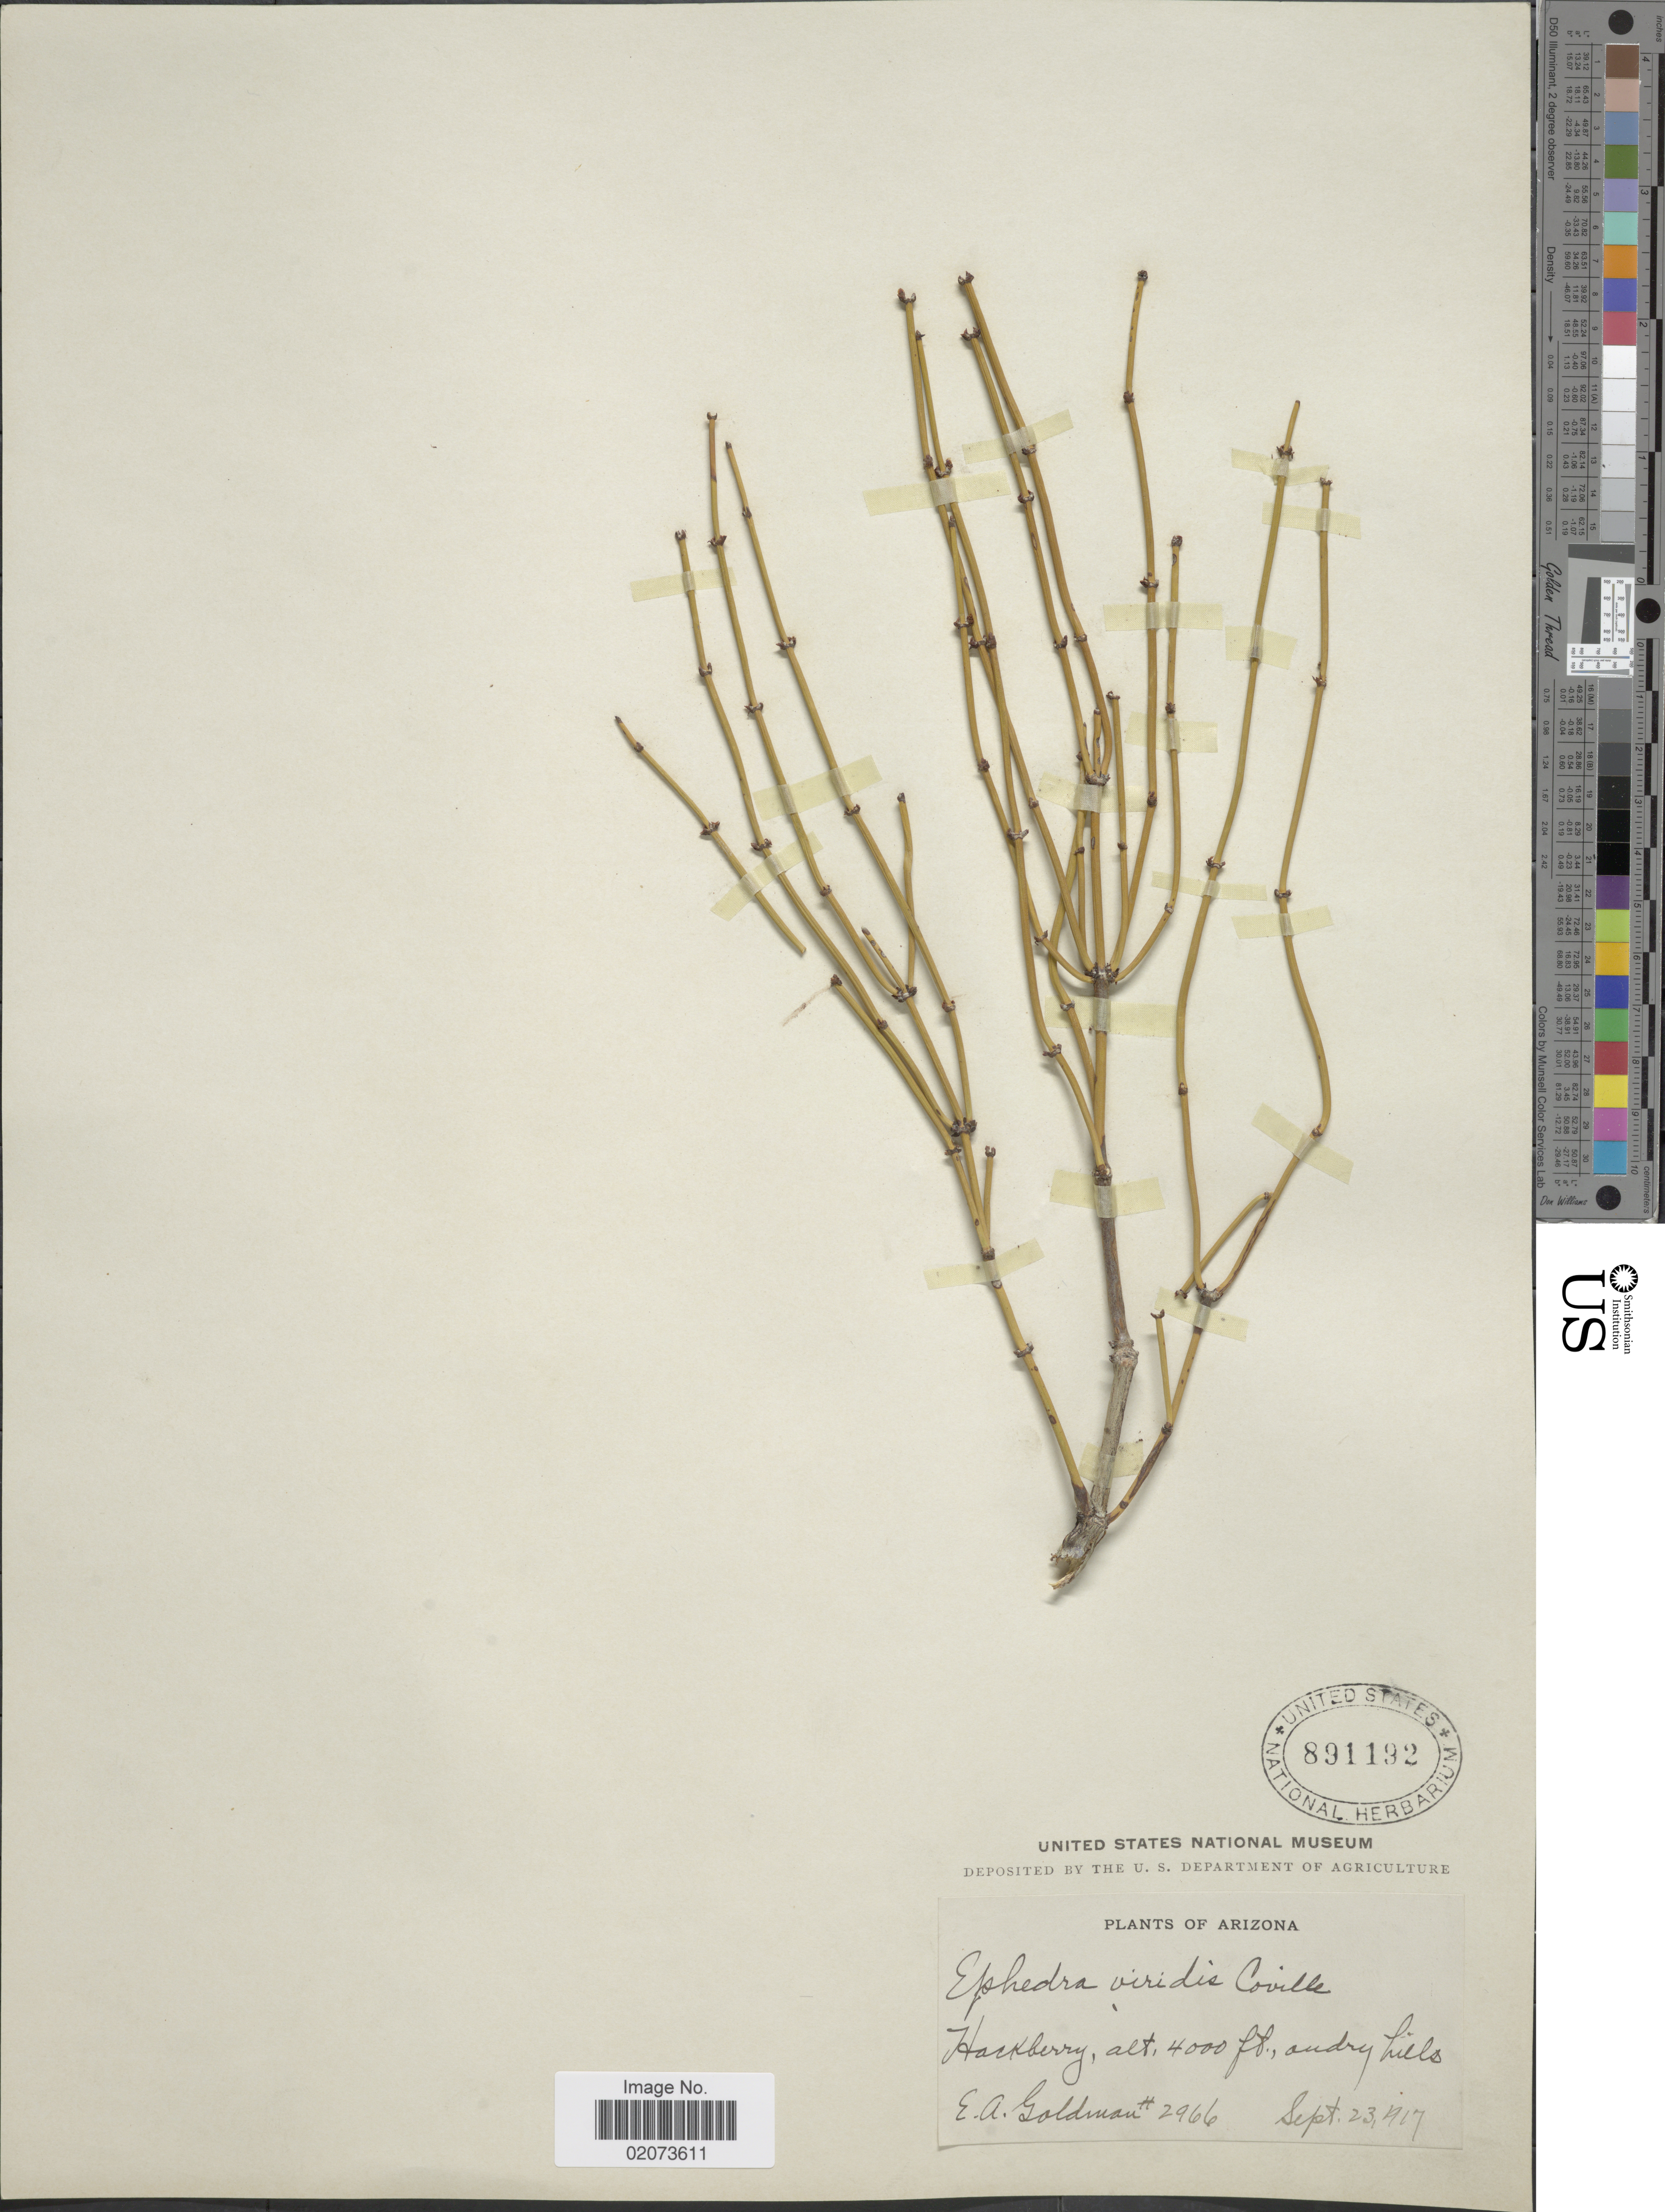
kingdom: Plantae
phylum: Tracheophyta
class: Gnetopsida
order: Ephedrales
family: Ephedraceae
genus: Ephedra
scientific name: Ephedra viridis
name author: Coville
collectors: E. A. Goldman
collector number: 2966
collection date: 1917-09-23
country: United States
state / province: Arizona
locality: Hackberry, on dry hills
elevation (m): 1219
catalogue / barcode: US 891192